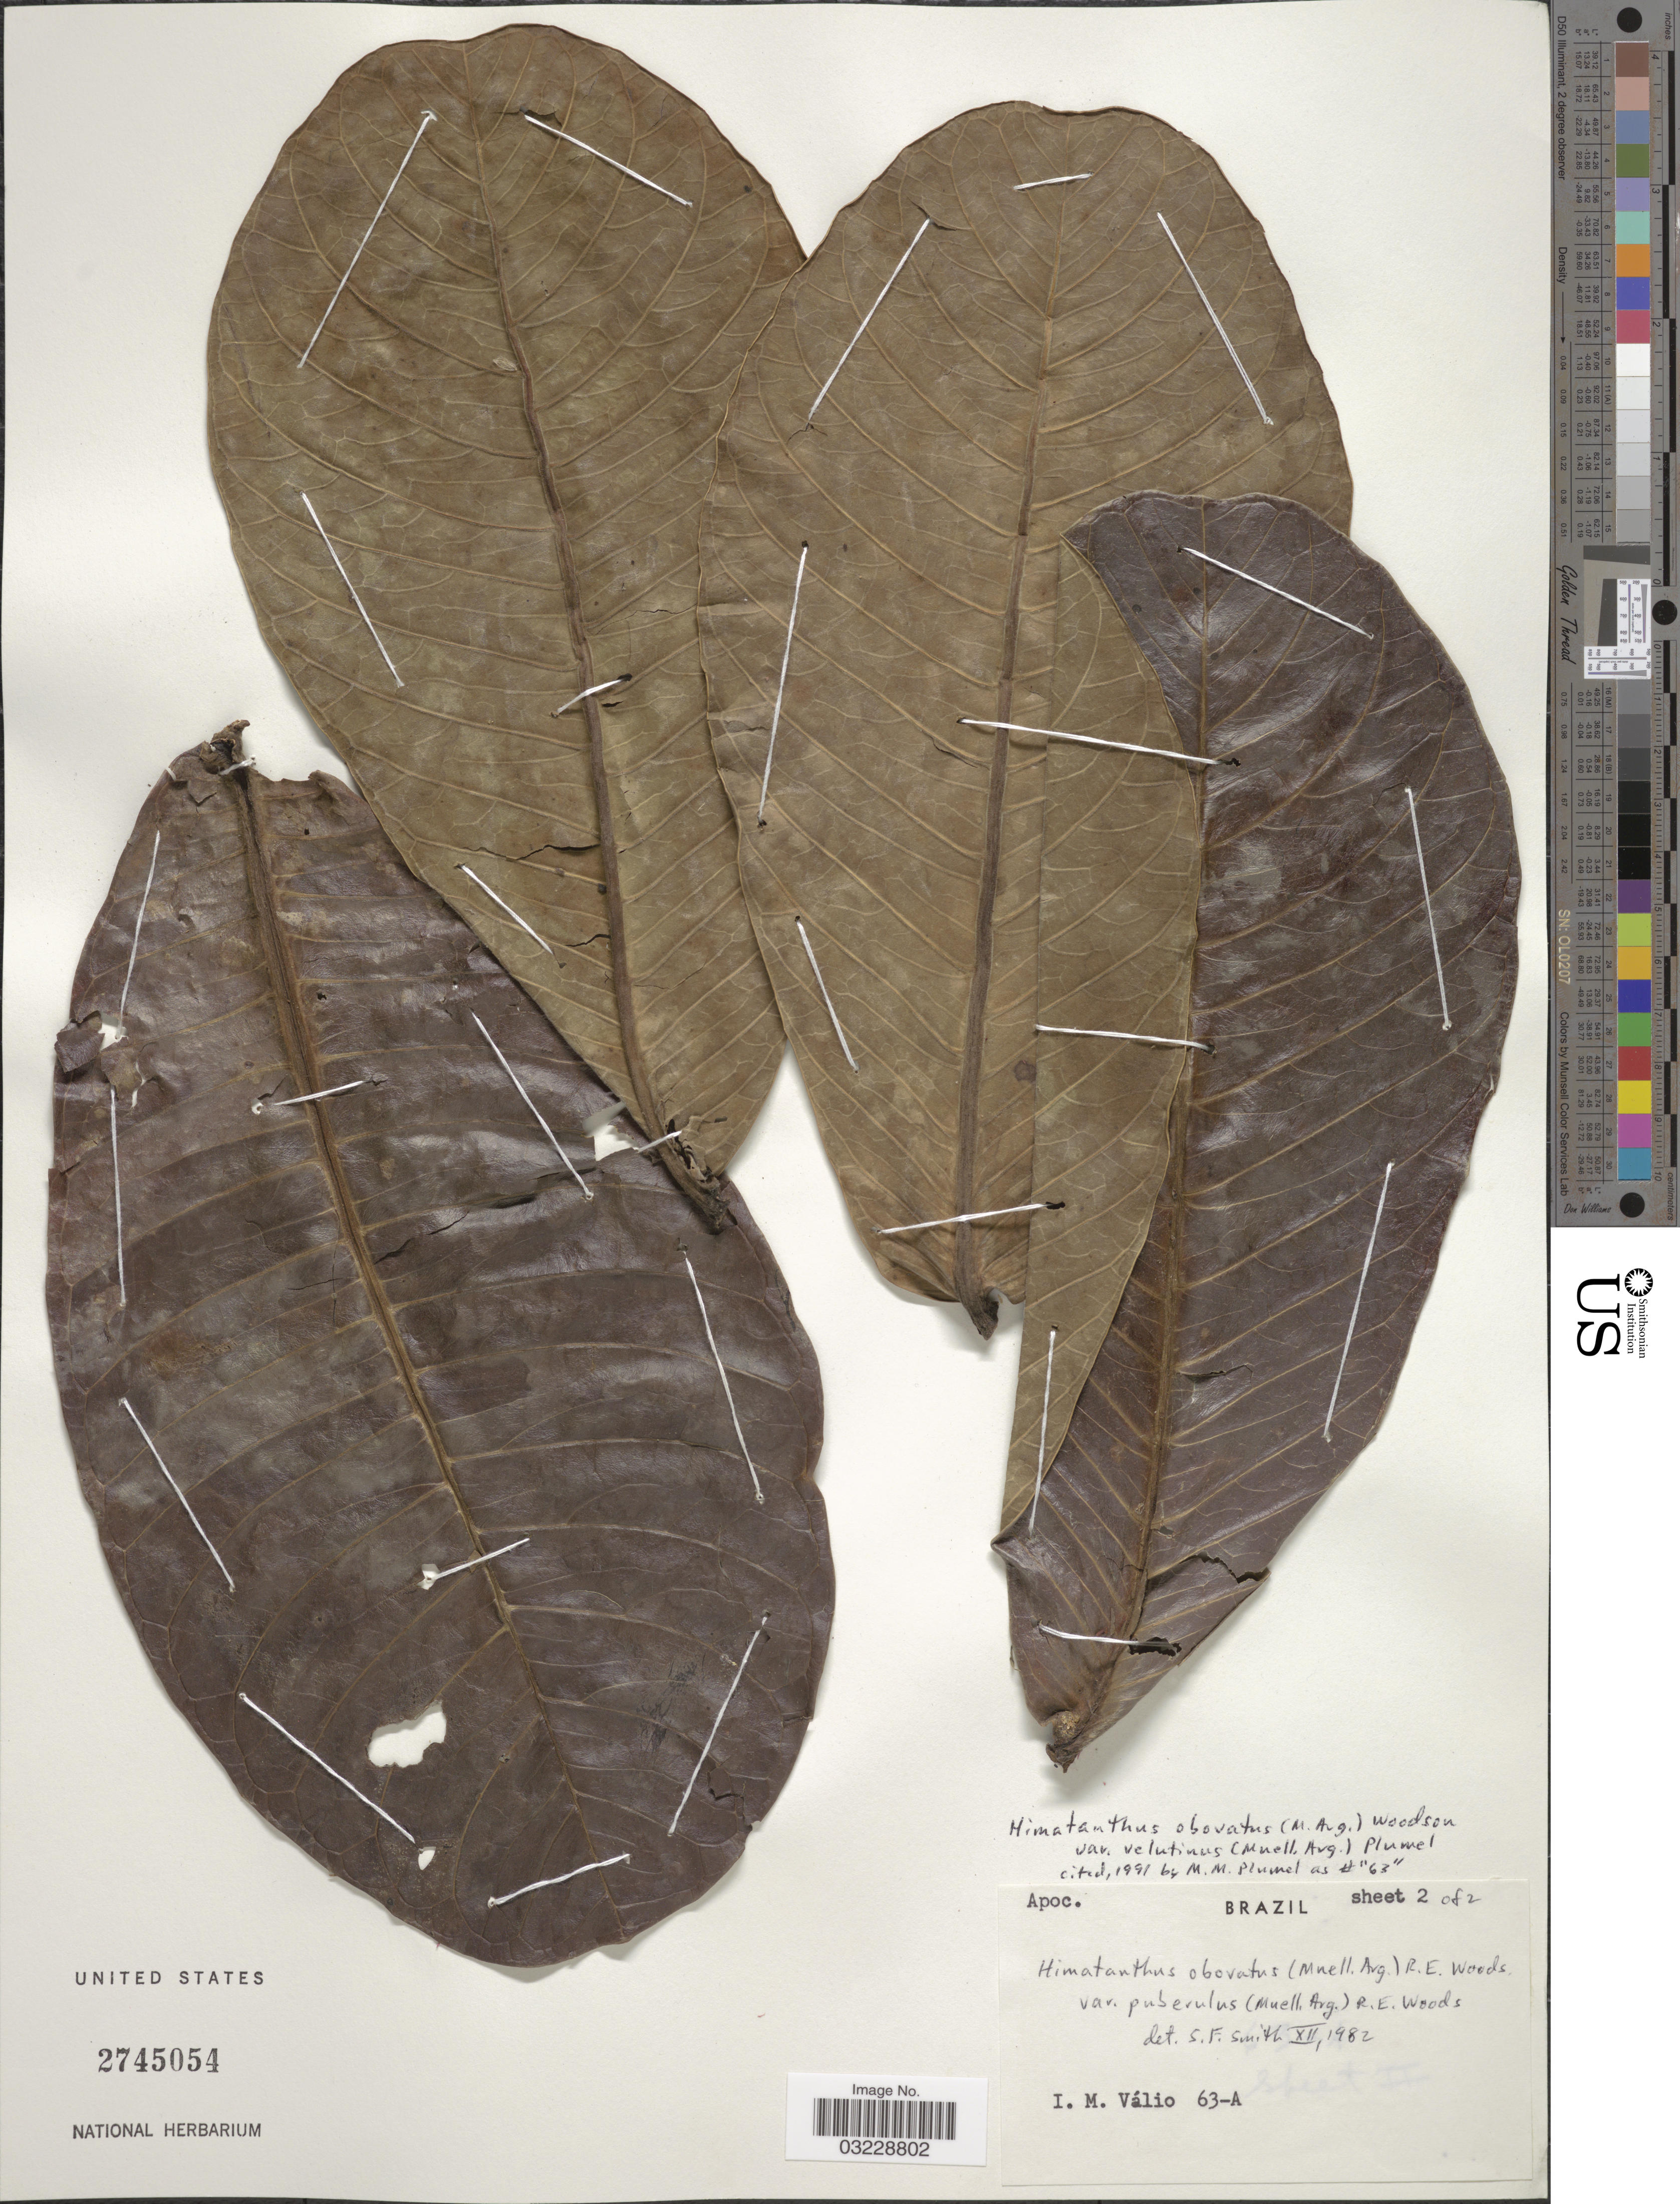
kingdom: Plantae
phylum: Tracheophyta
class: Magnoliopsida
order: Gentianales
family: Apocynaceae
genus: Himatanthus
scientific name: Himatanthus obovatus var. velutinus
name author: (Müll. Arg.) Plumel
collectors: I. Válio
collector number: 63-A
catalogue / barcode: US 2745054